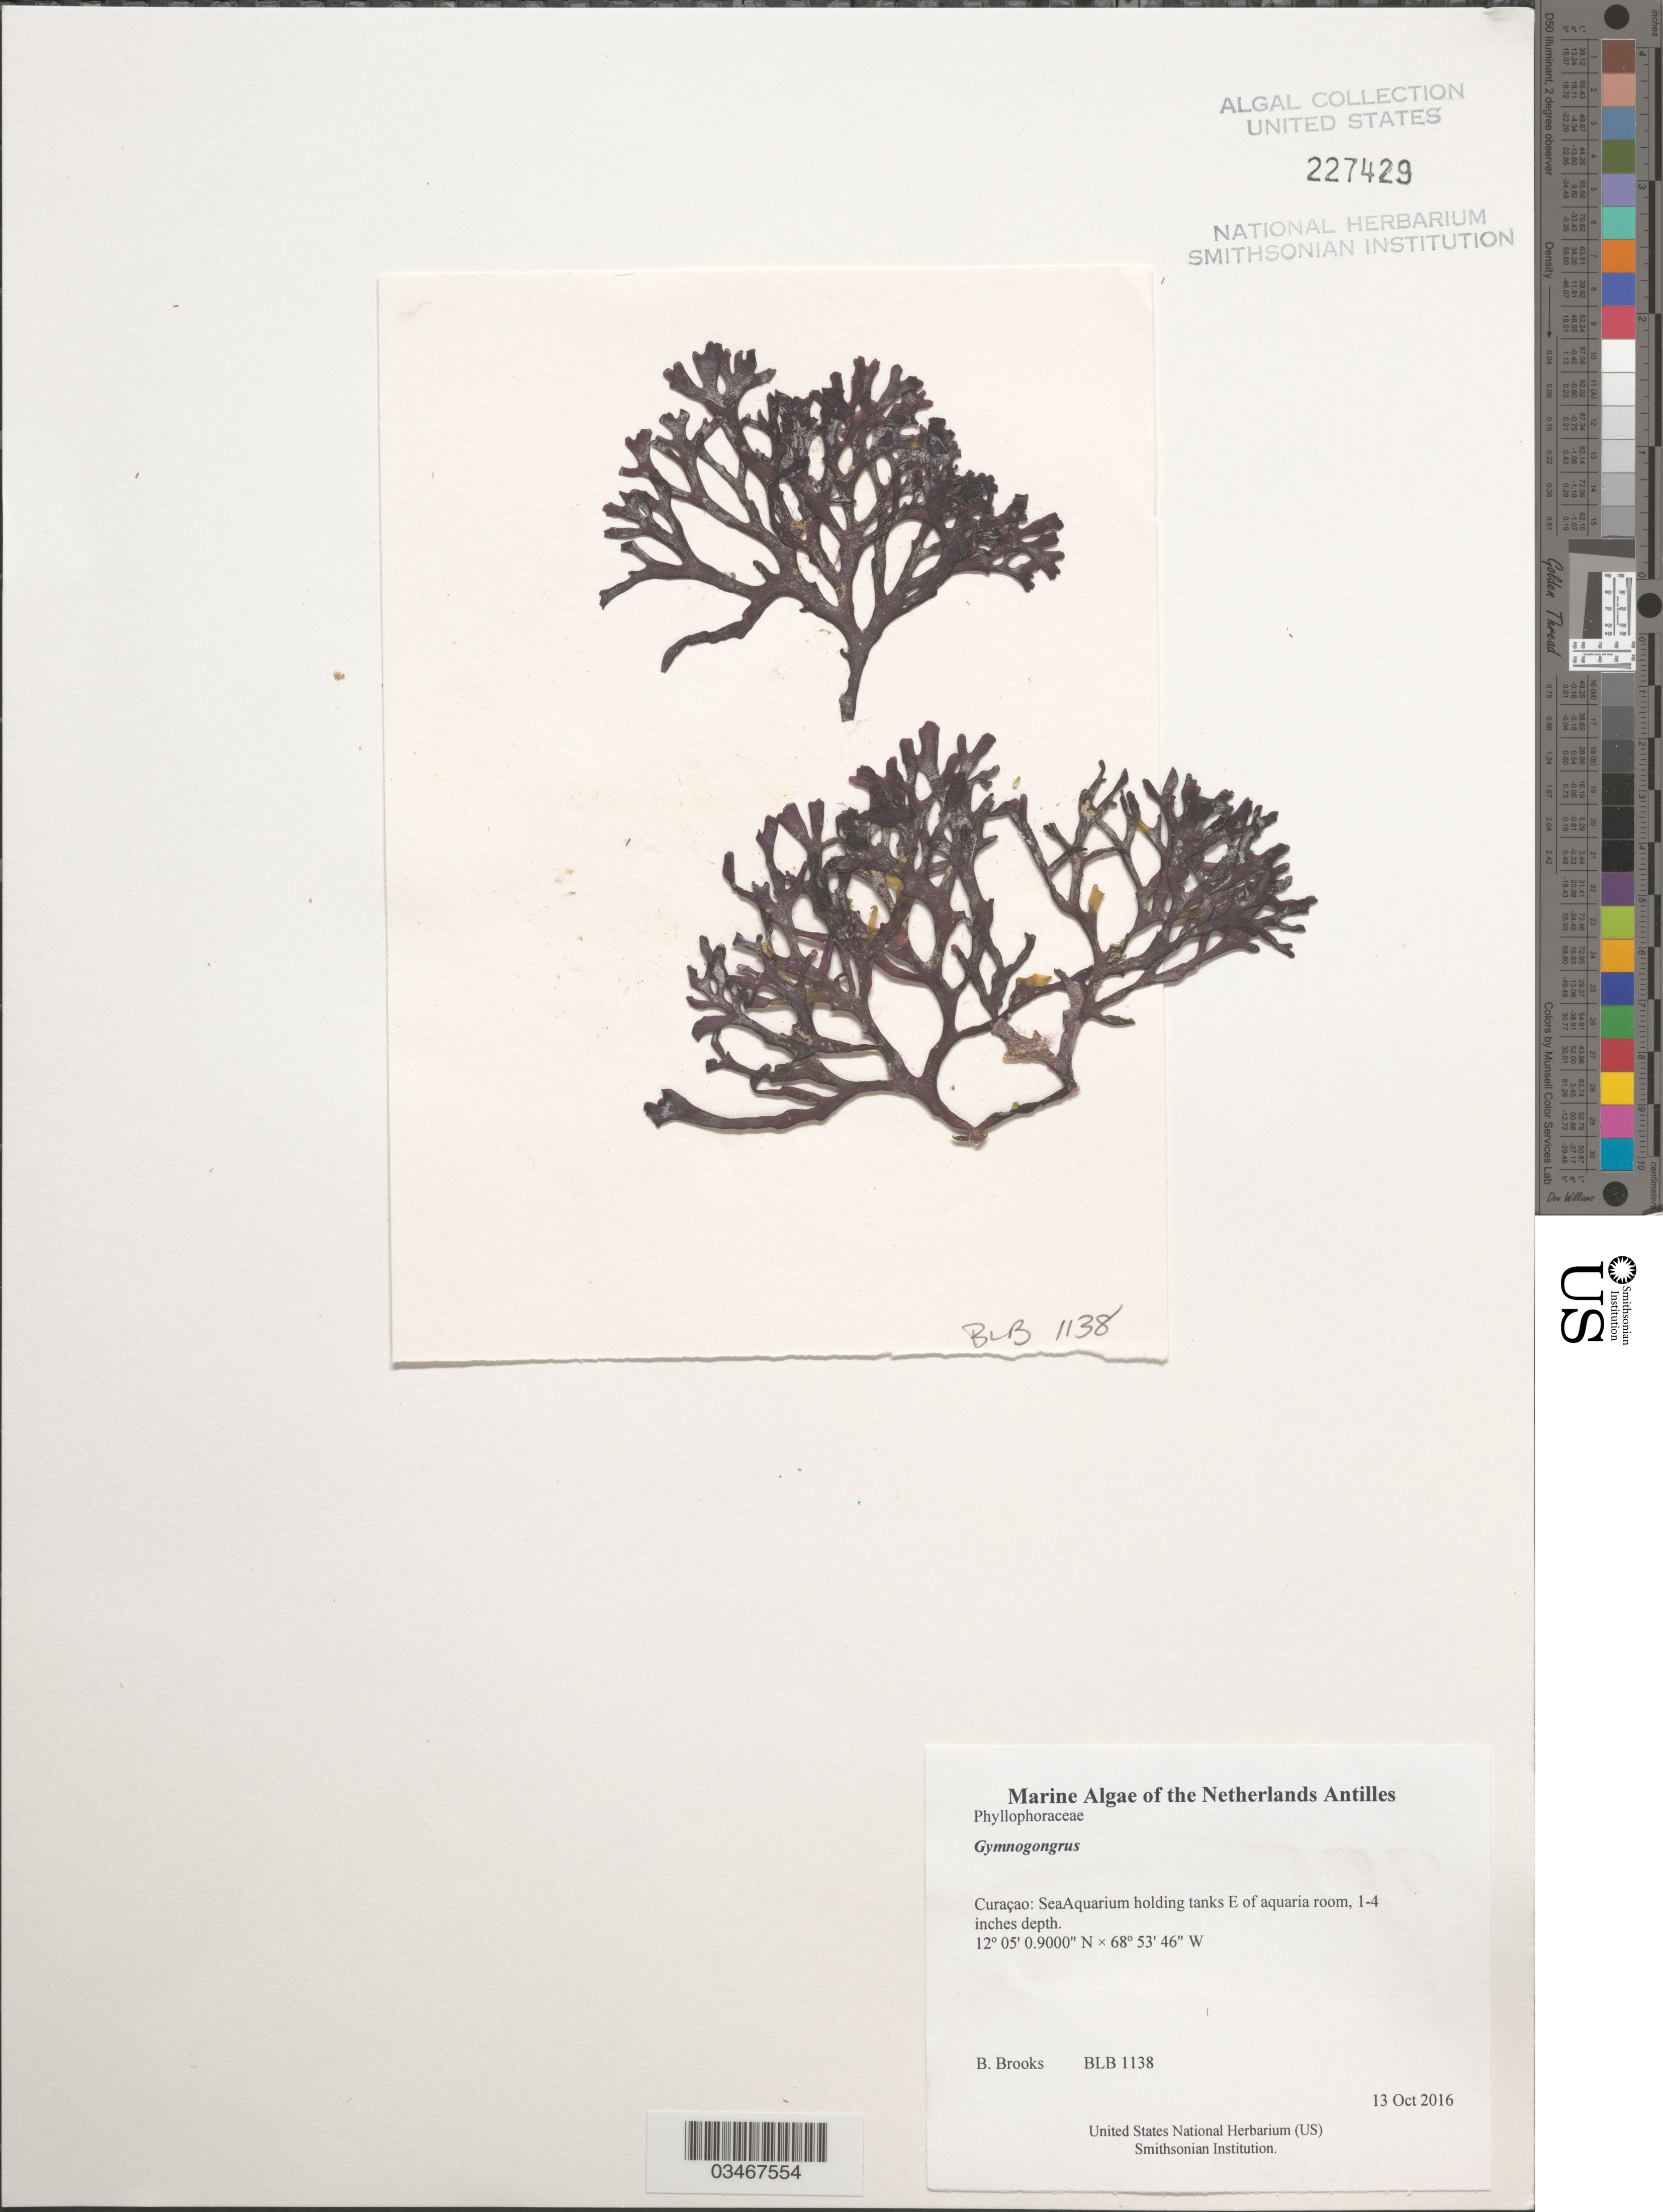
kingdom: Plantae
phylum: Rhodophyta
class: Florideophyceae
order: Gigartinales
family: Phyllophoraceae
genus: Gymnogongrus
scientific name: Gymnogongrus sp.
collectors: B. Brooks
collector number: BLB 1138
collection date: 2016-10-13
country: Curaçao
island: Curaçao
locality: SeaAquarium holding tanks E of aquaria room, 1-4 inches depth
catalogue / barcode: US 227429